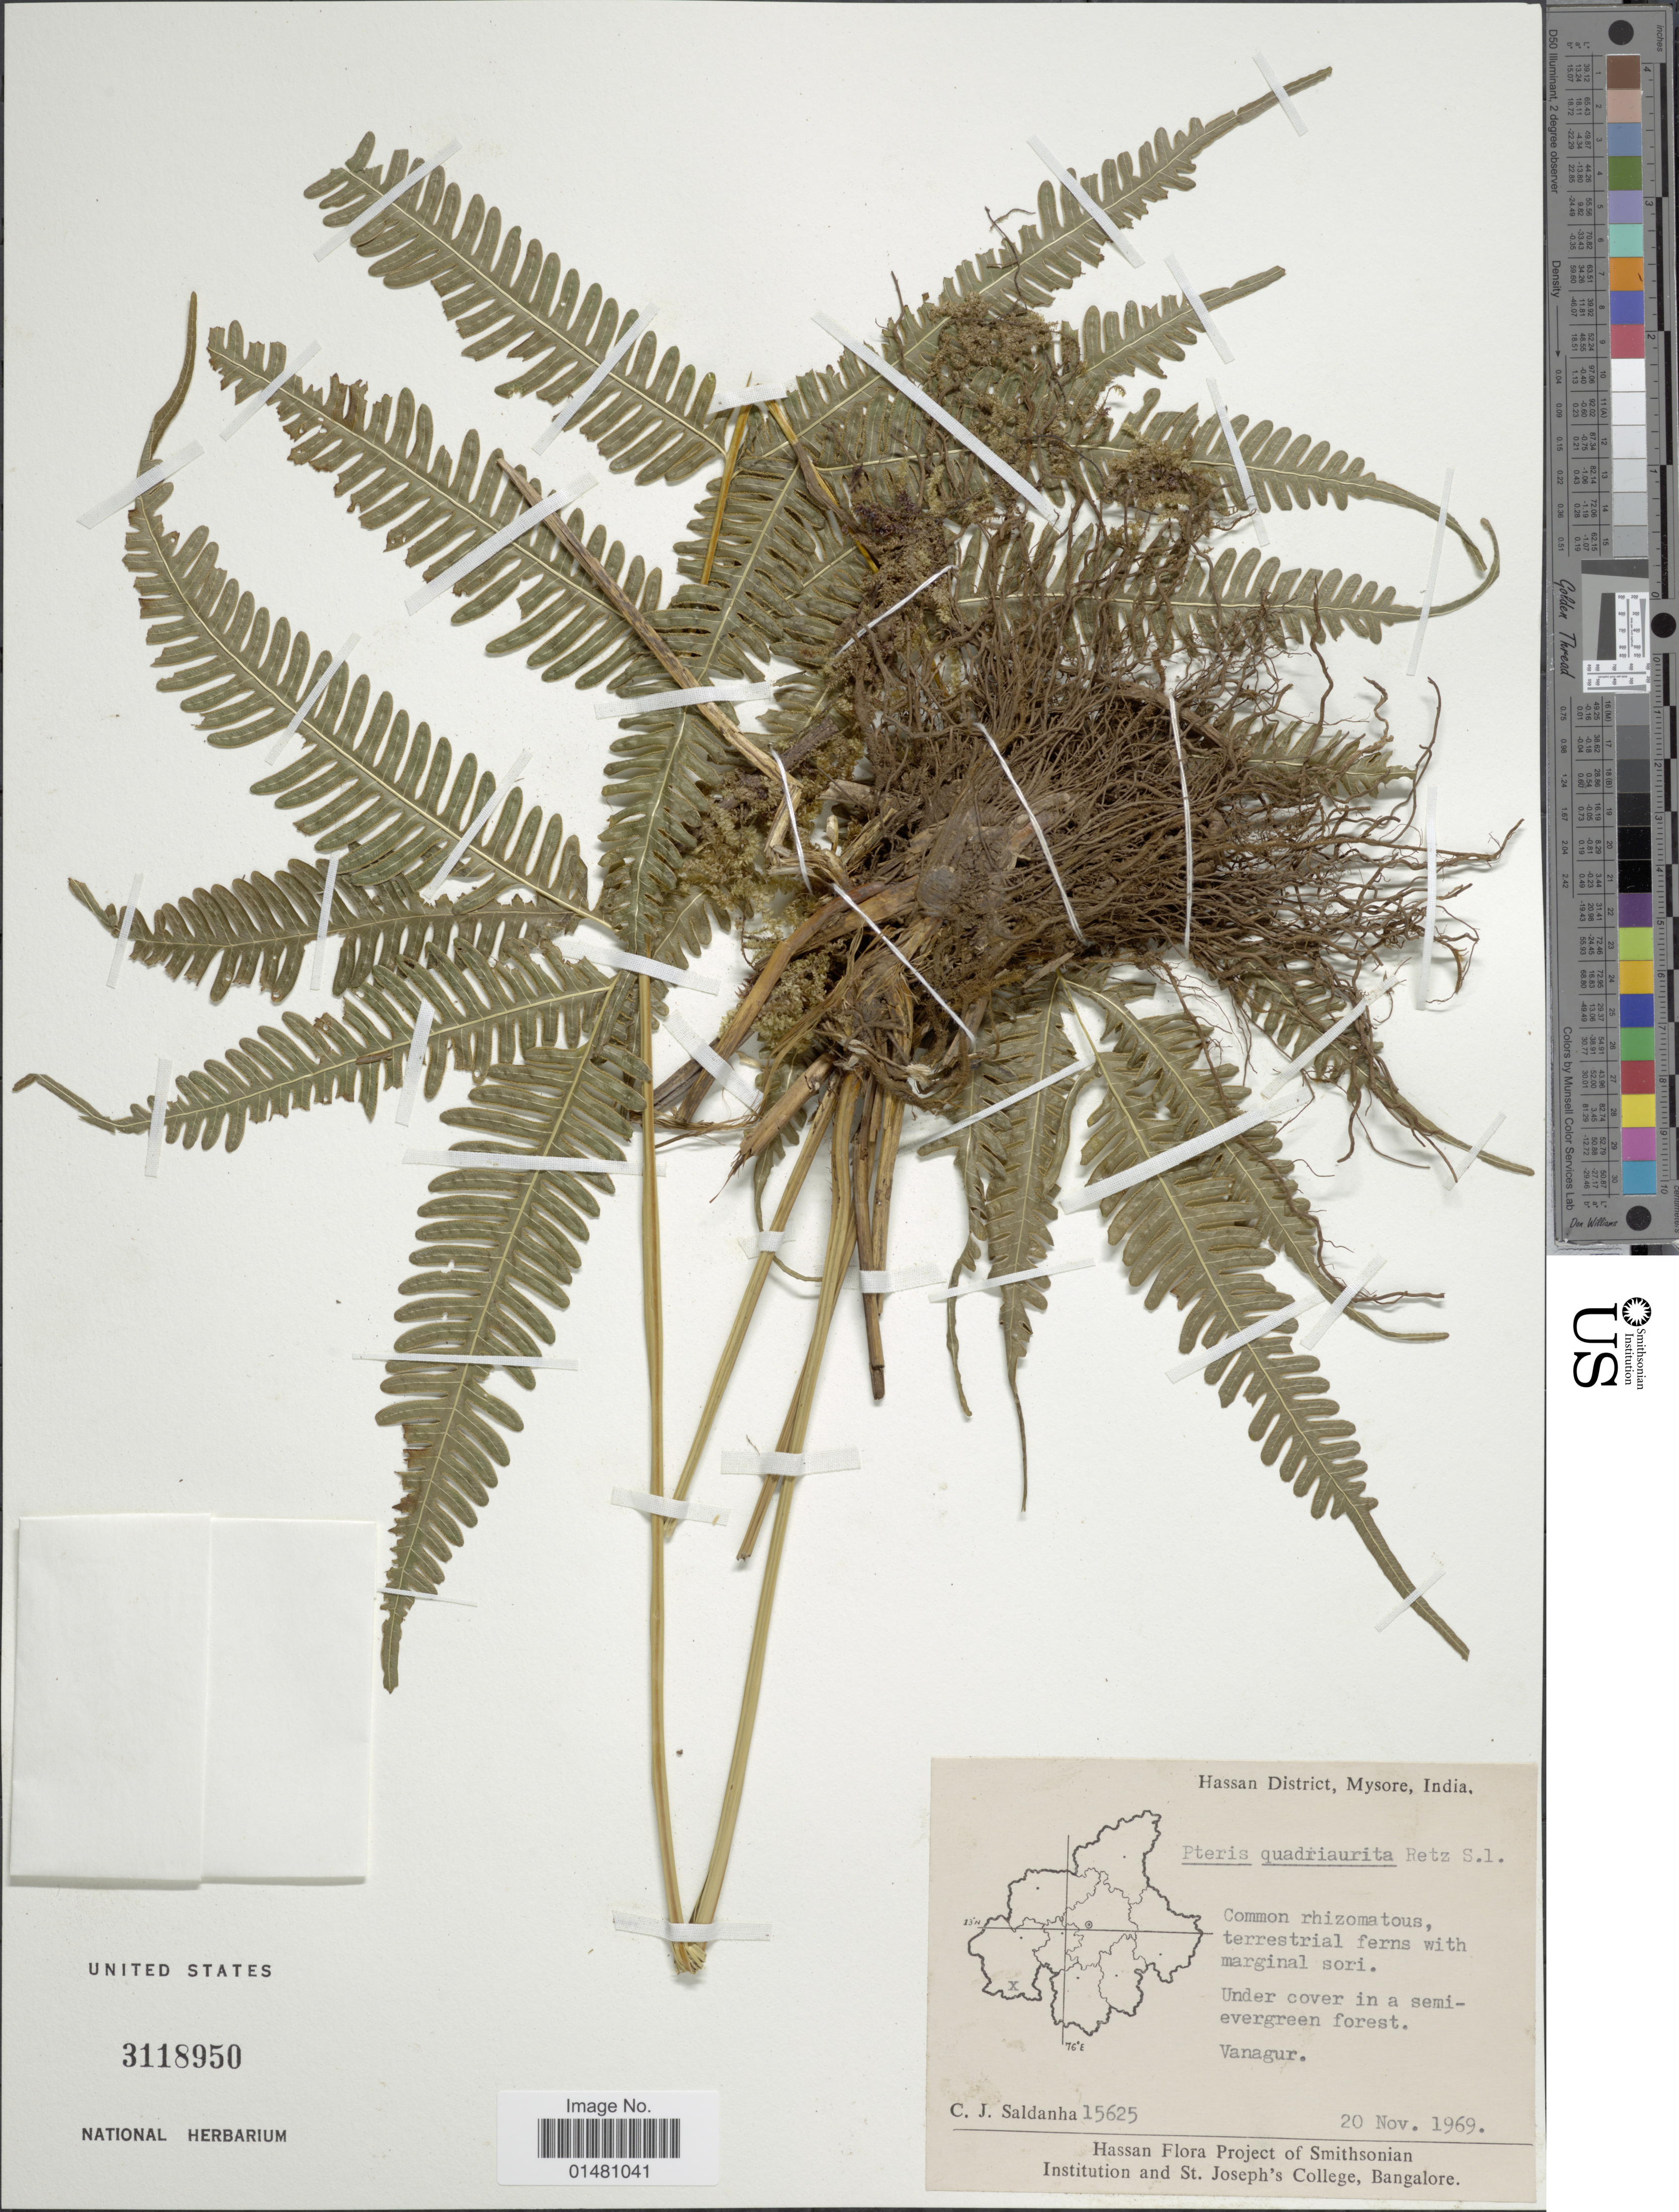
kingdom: Plantae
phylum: Tracheophyta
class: Polypodiopsida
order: Polypodiales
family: Pteridaceae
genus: Pteris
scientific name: Pteris quadriaurita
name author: Retz.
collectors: C. Saldanha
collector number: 15625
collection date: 1969-11-20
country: India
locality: Hassan District, Mysore, Vanagur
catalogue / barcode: US 3118950